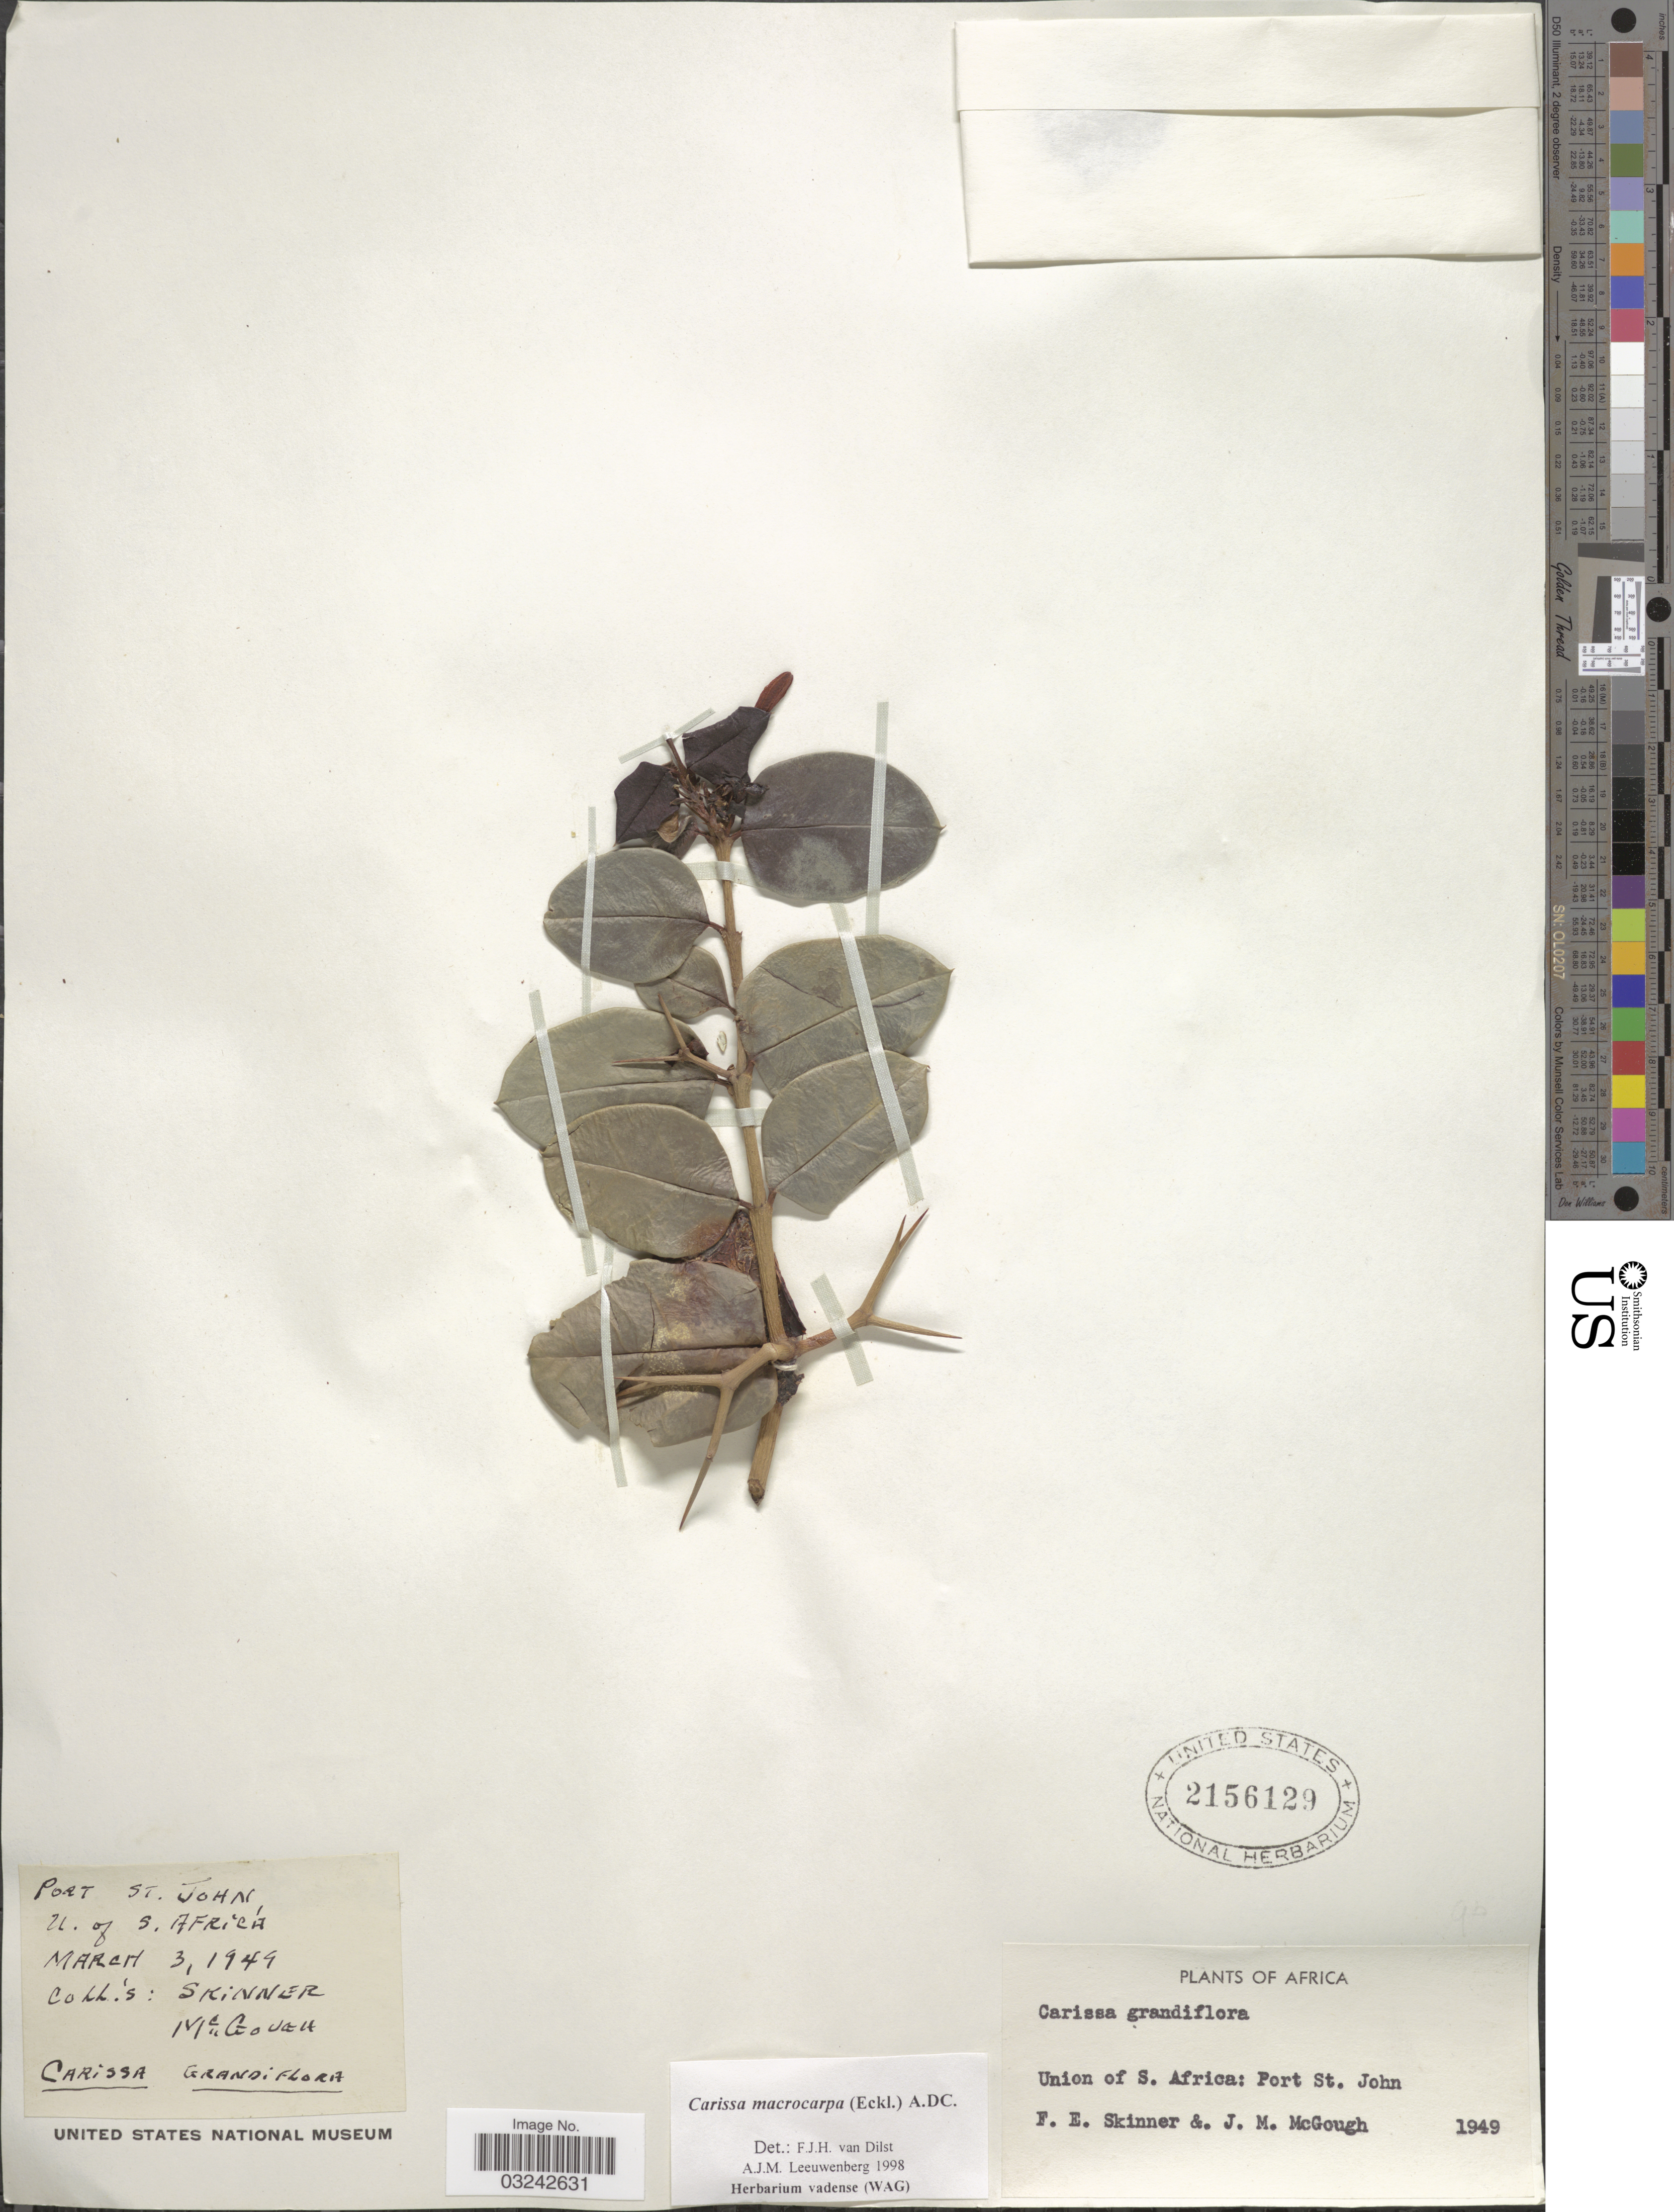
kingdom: Plantae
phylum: Tracheophyta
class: Magnoliopsida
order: Gentianales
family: Apocynaceae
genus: Carissa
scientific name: Carissa macrocarpa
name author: (Eckl.) A. DC.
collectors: F. Skinner & J. Mcgough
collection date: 1949-03-03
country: South Africa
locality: Port St. John. Union of S. Africa.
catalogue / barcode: US 2156129